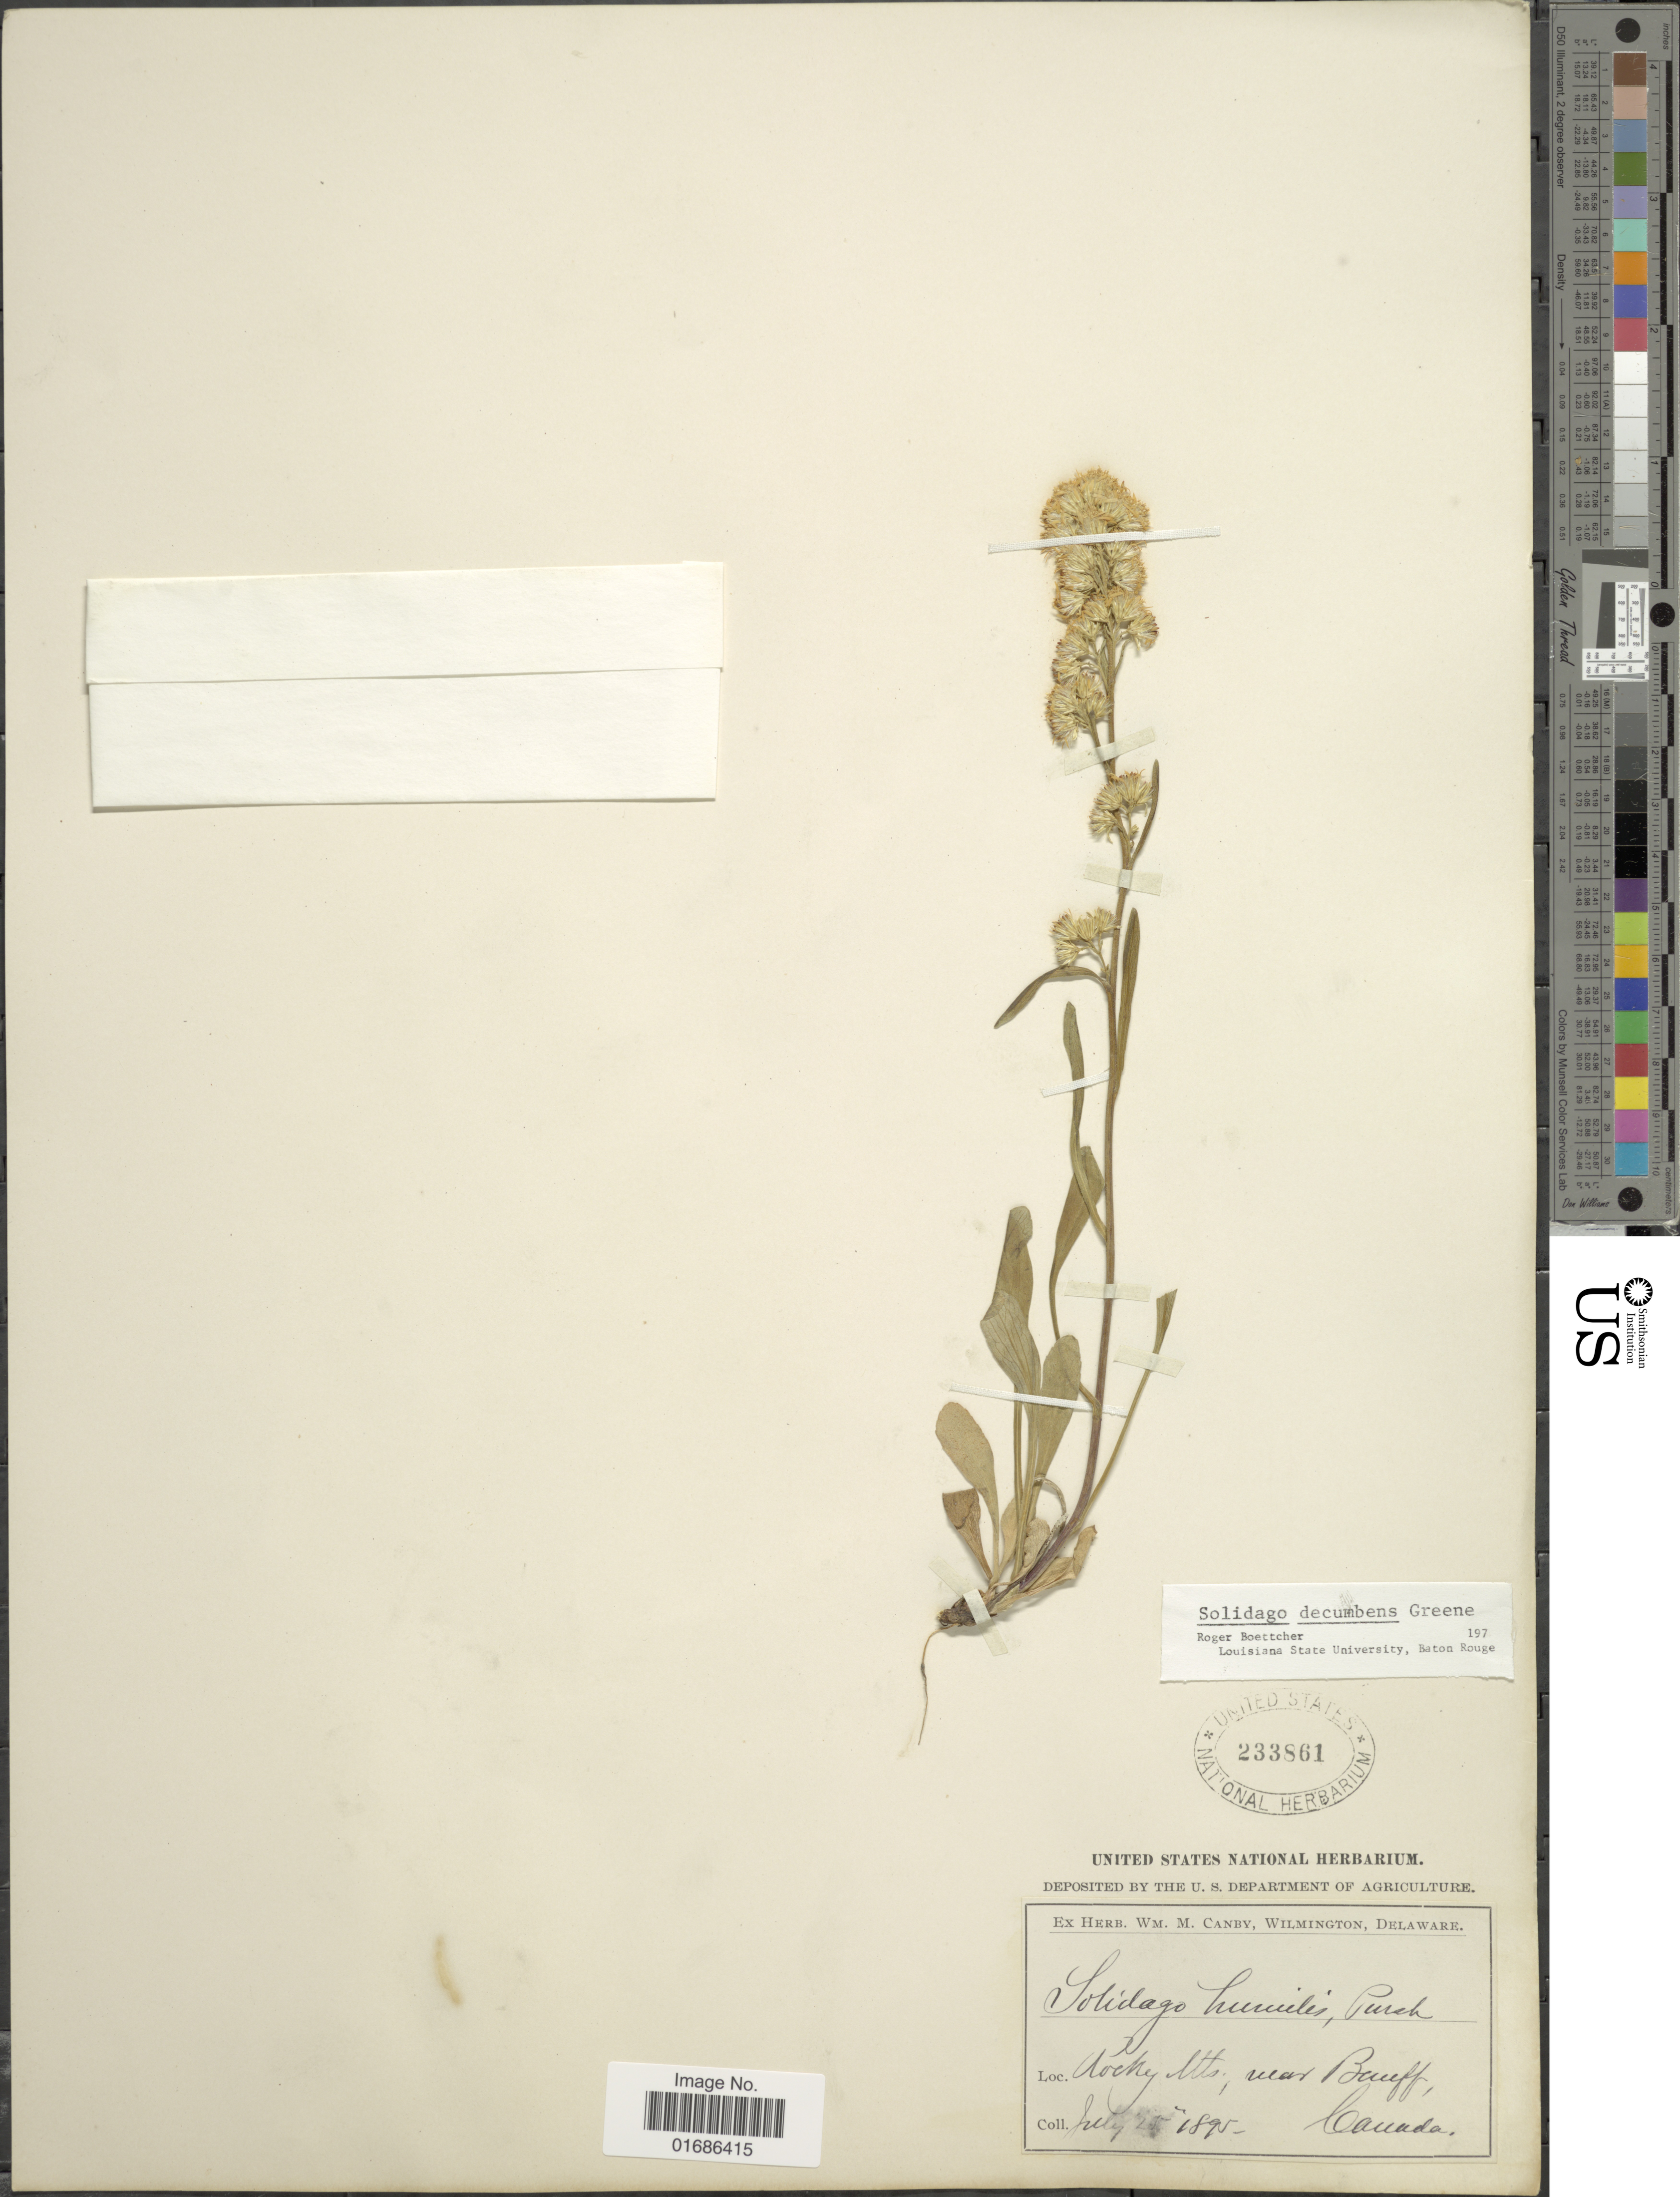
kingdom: Plantae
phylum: Tracheophyta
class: Magnoliopsida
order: Asterales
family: Asteraceae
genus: Solidago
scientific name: Solidago decumbens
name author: Greene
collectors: ex herb. W.M. Canby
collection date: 1895-07-25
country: Canada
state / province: Alberta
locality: Rocky Mts., near Banff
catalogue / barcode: US 233861